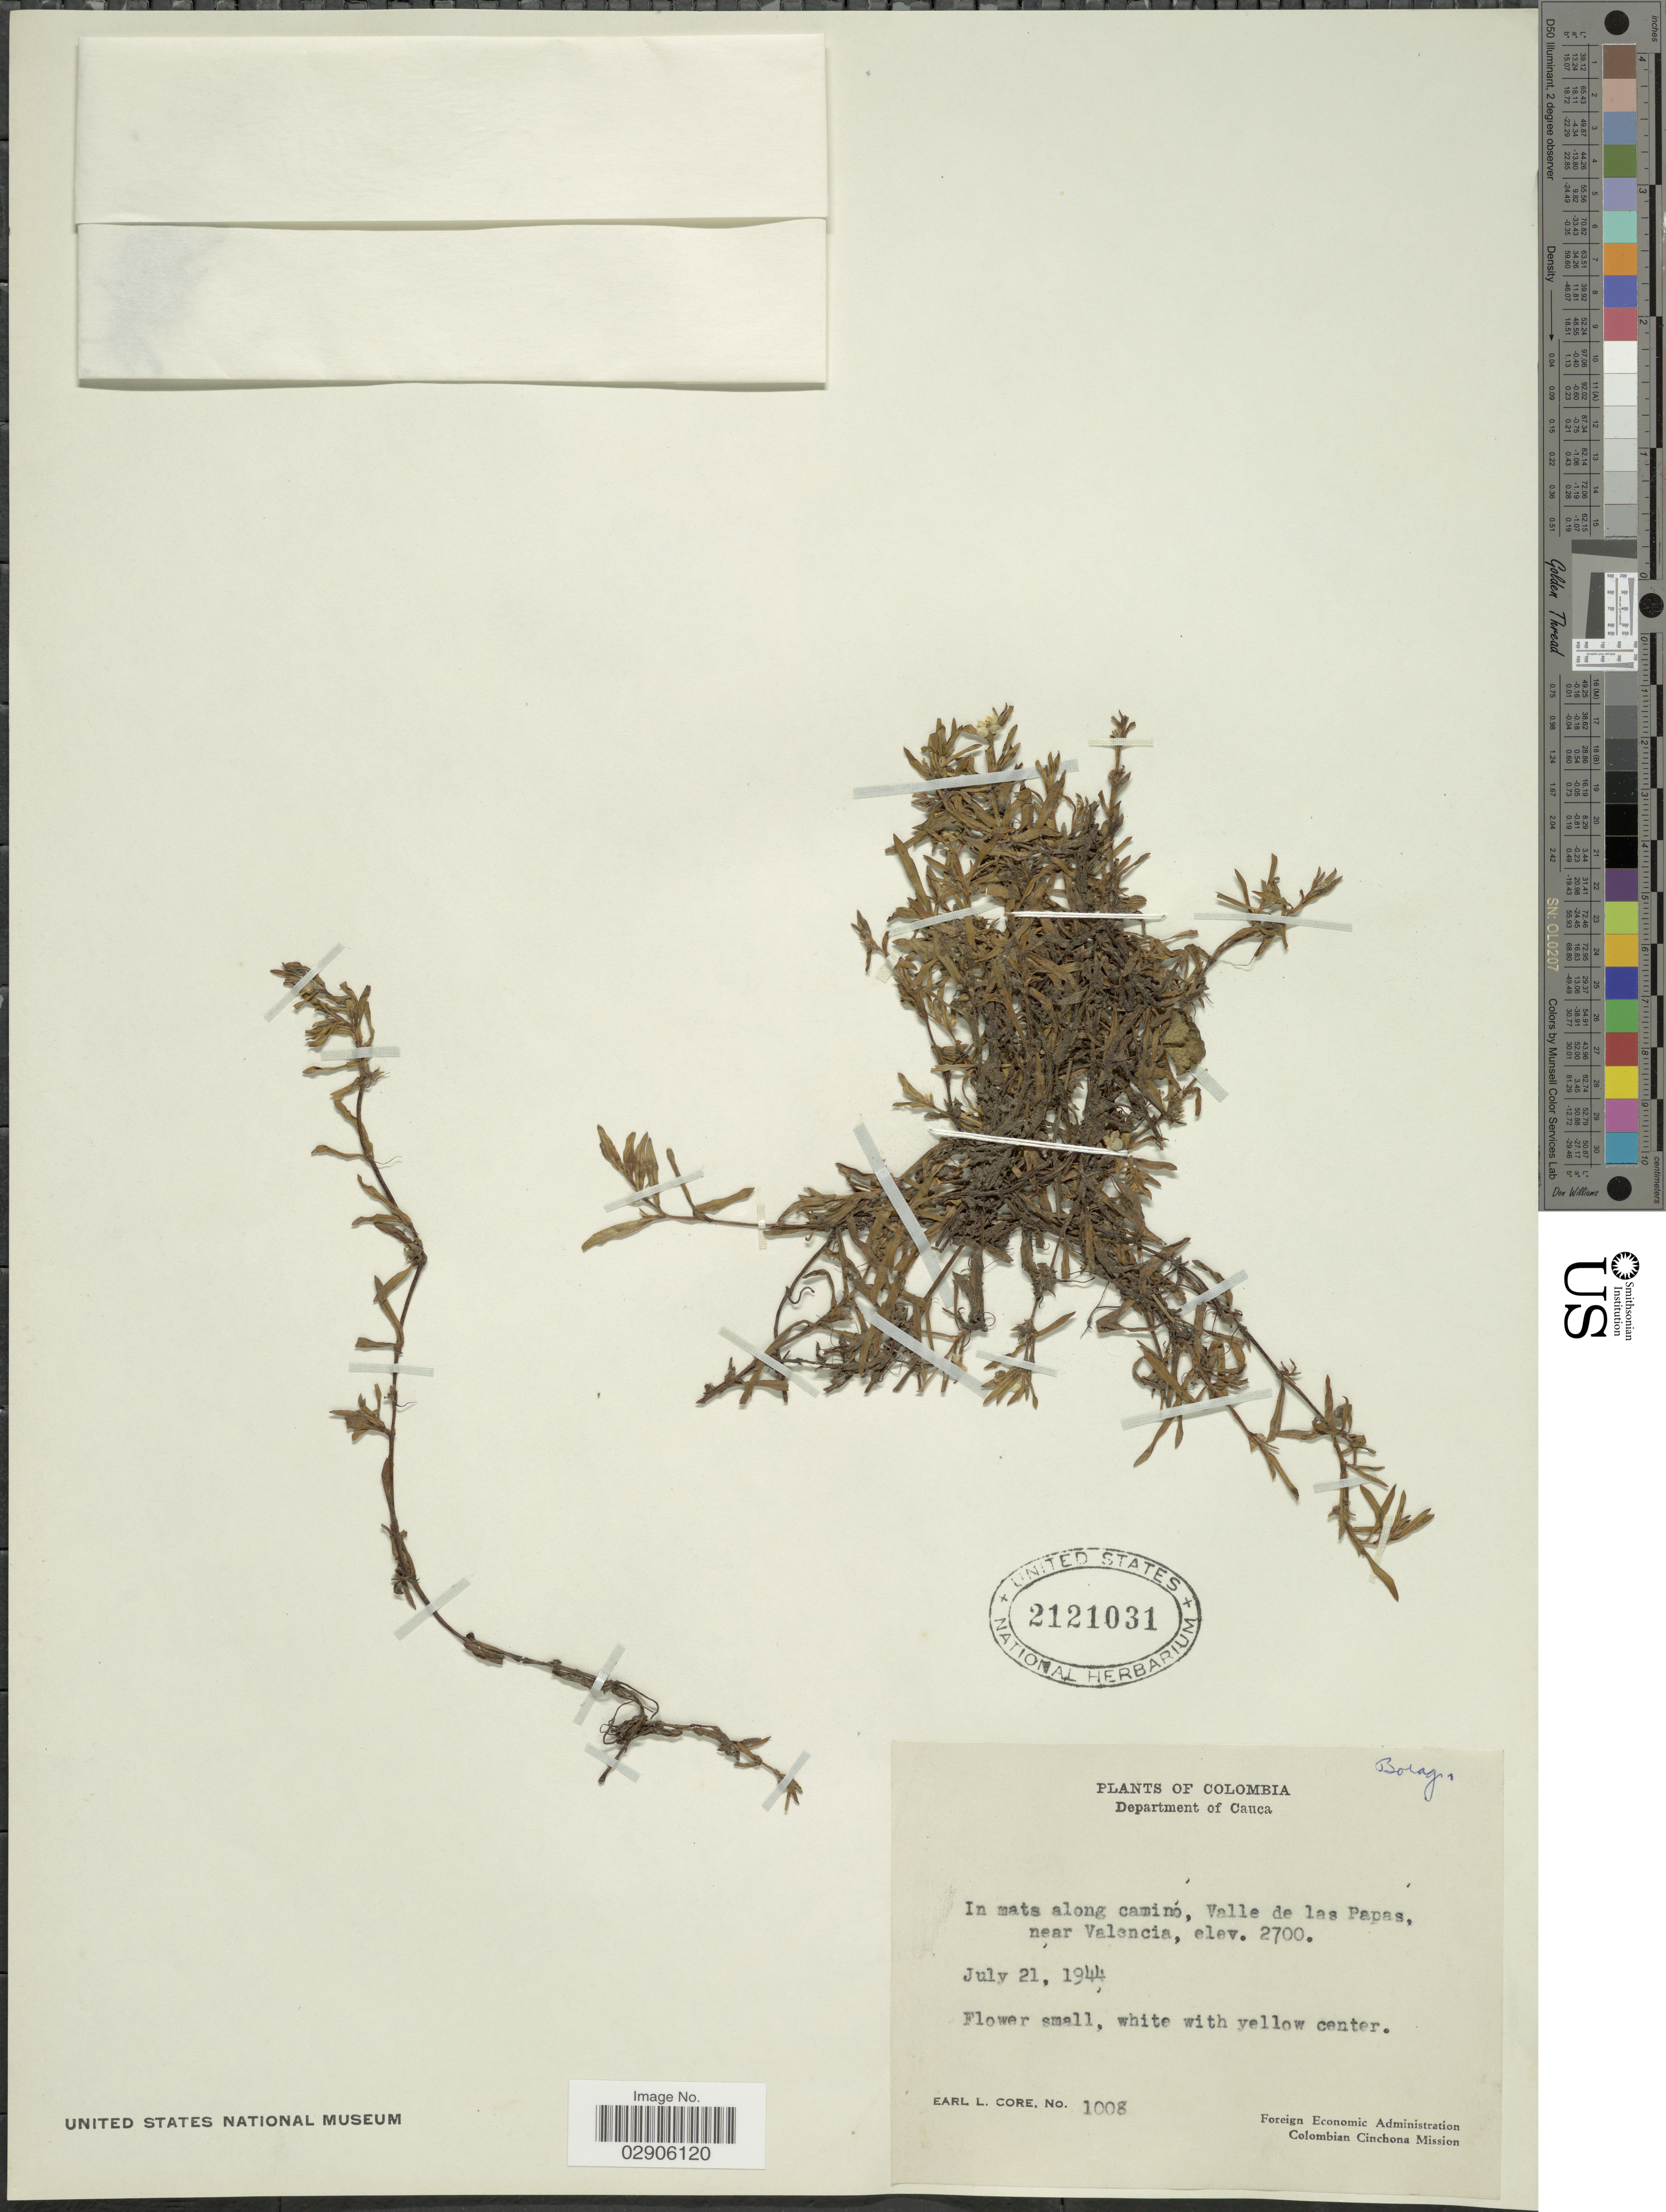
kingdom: Plantae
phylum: Tracheophyta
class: Magnoliopsida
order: Boraginales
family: Boraginaceae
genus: Plagiobothrys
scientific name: Plagiobothrys sp.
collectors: E. L. Core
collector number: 1008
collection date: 1944-07-21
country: Colombia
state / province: Cauca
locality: Department of Cauca, In mats along camino, Valle de las Papas, near Valencia.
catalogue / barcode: US 2121031